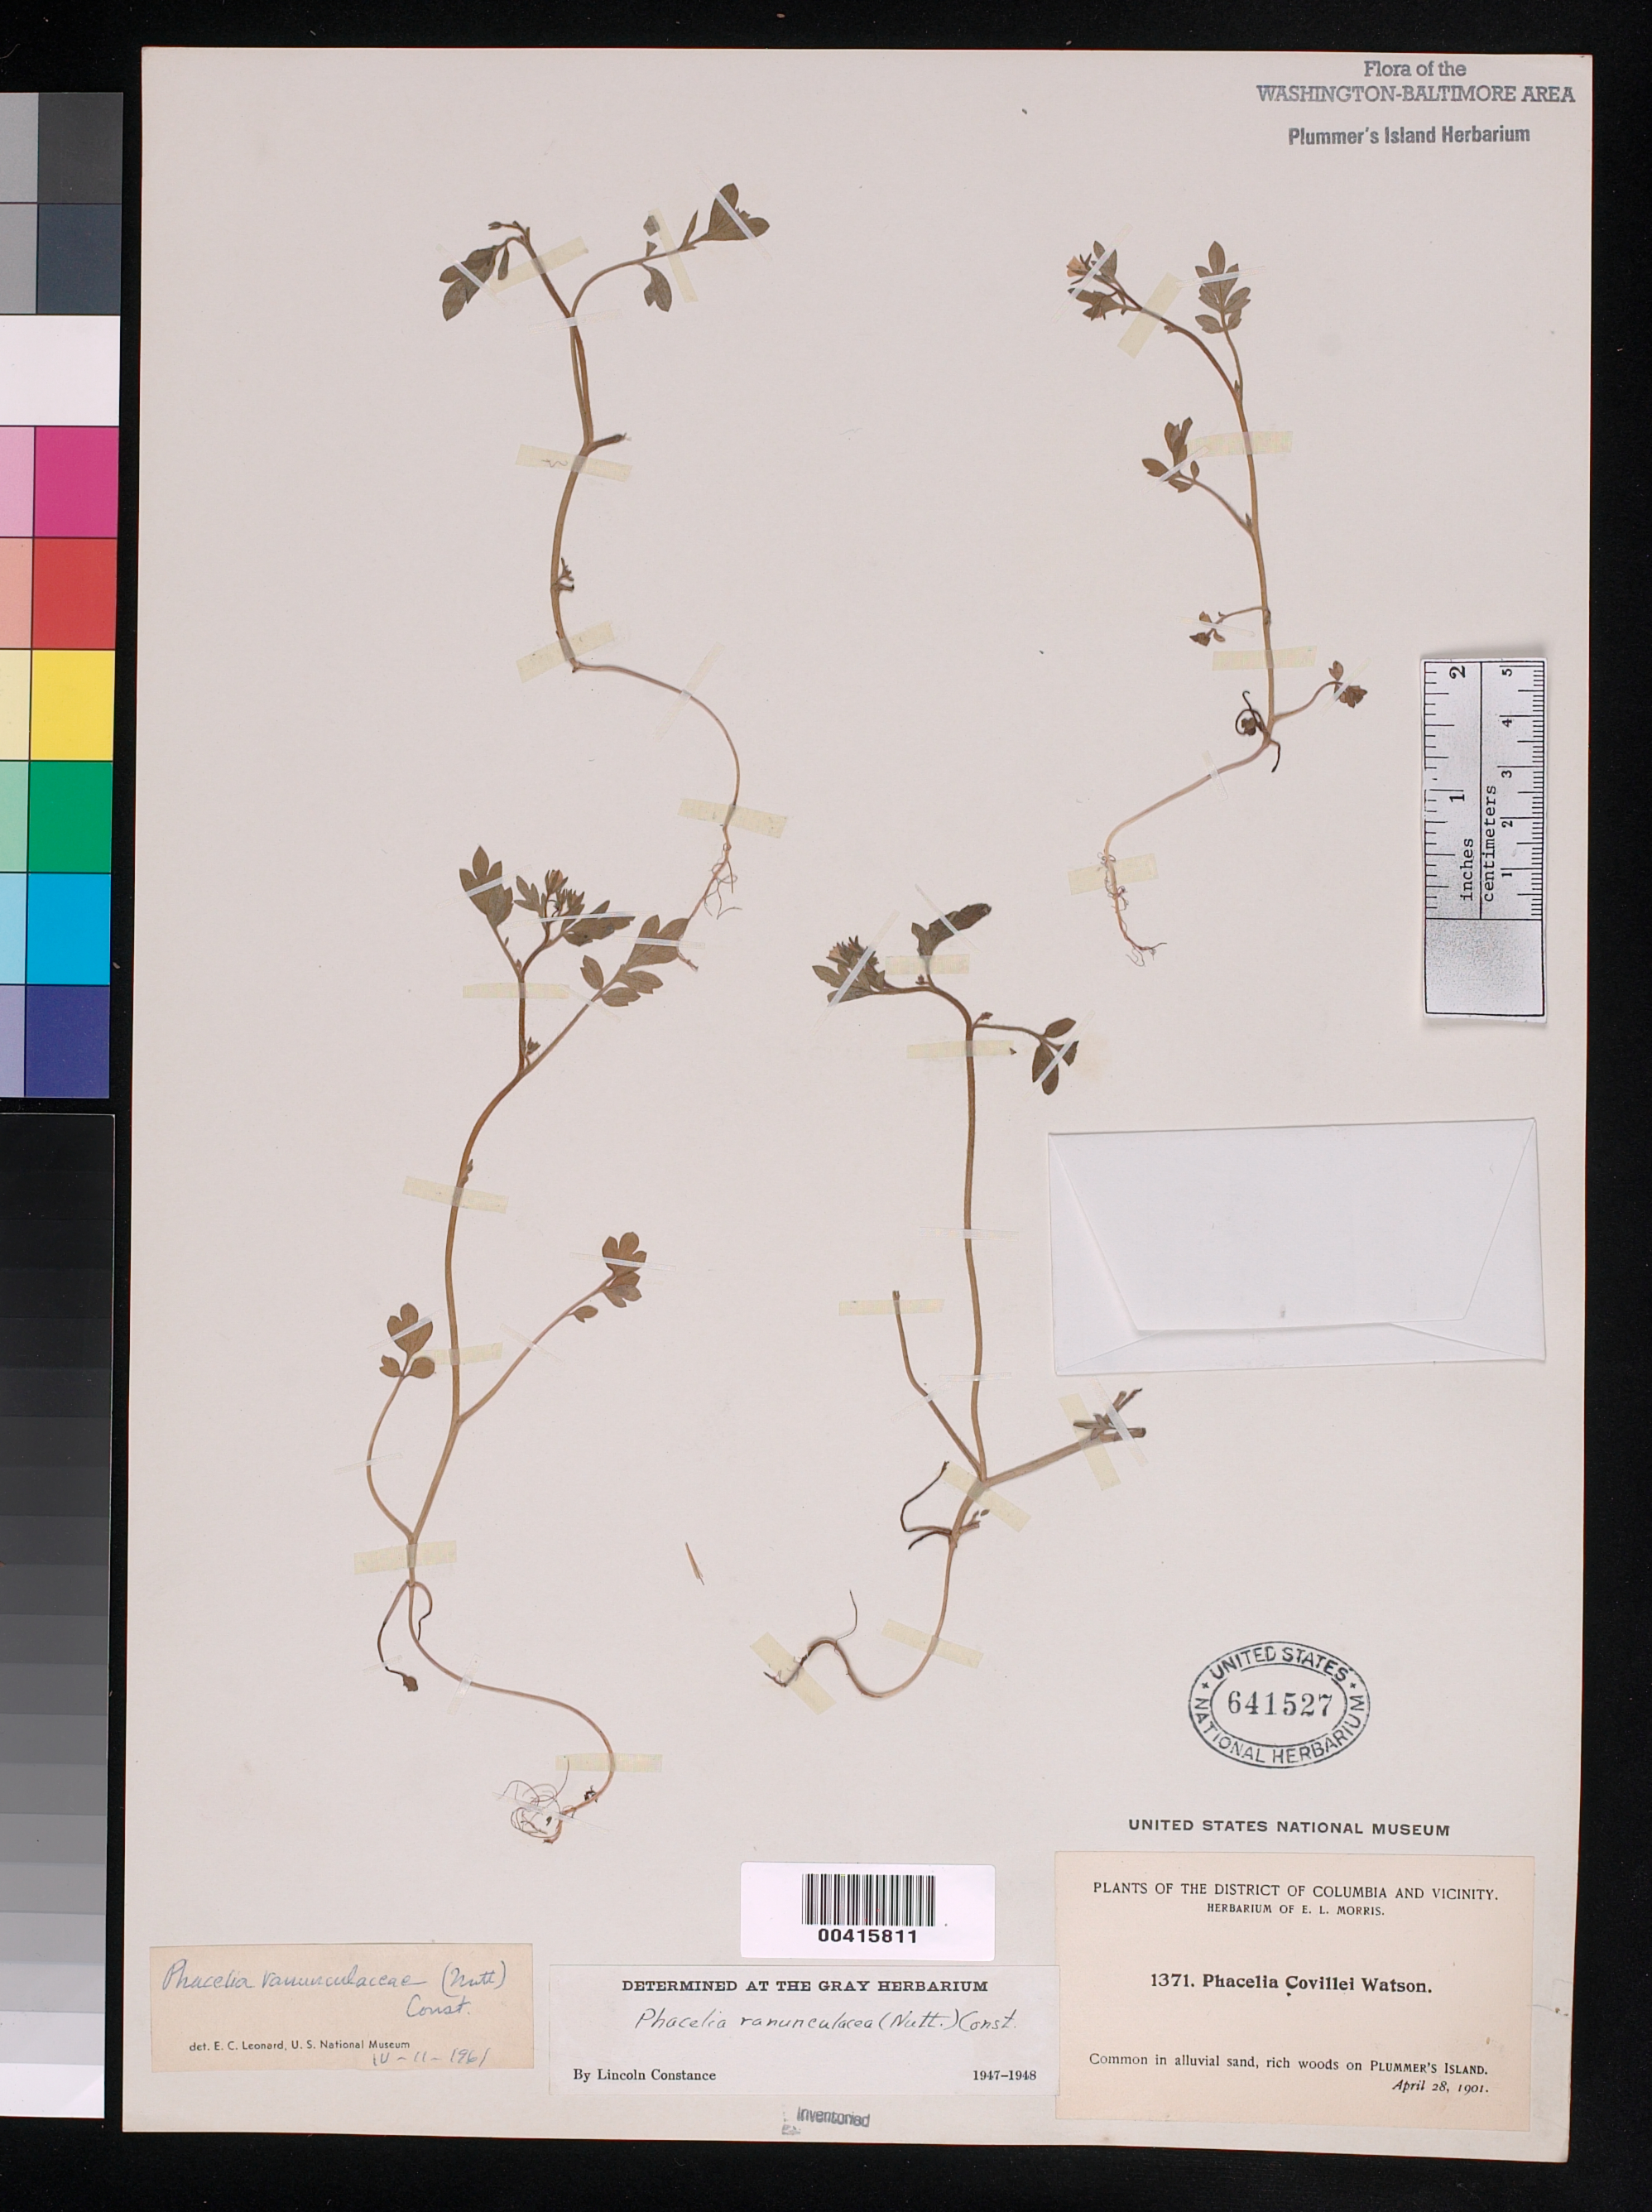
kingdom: Plantae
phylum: Tracheophyta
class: Magnoliopsida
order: Boraginales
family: Hydrophyllaceae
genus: Phacelia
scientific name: Phacelia ranunculacea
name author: (Nutt.) Constance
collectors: E. L. Morris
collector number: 1371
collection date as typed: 28 Apr 1901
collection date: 1901-04-28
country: United States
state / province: Maryland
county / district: Montgomery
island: Plummers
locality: Plummer's Island C. & O. Canal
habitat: Alluvial sand, rich woods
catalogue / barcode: US 641527